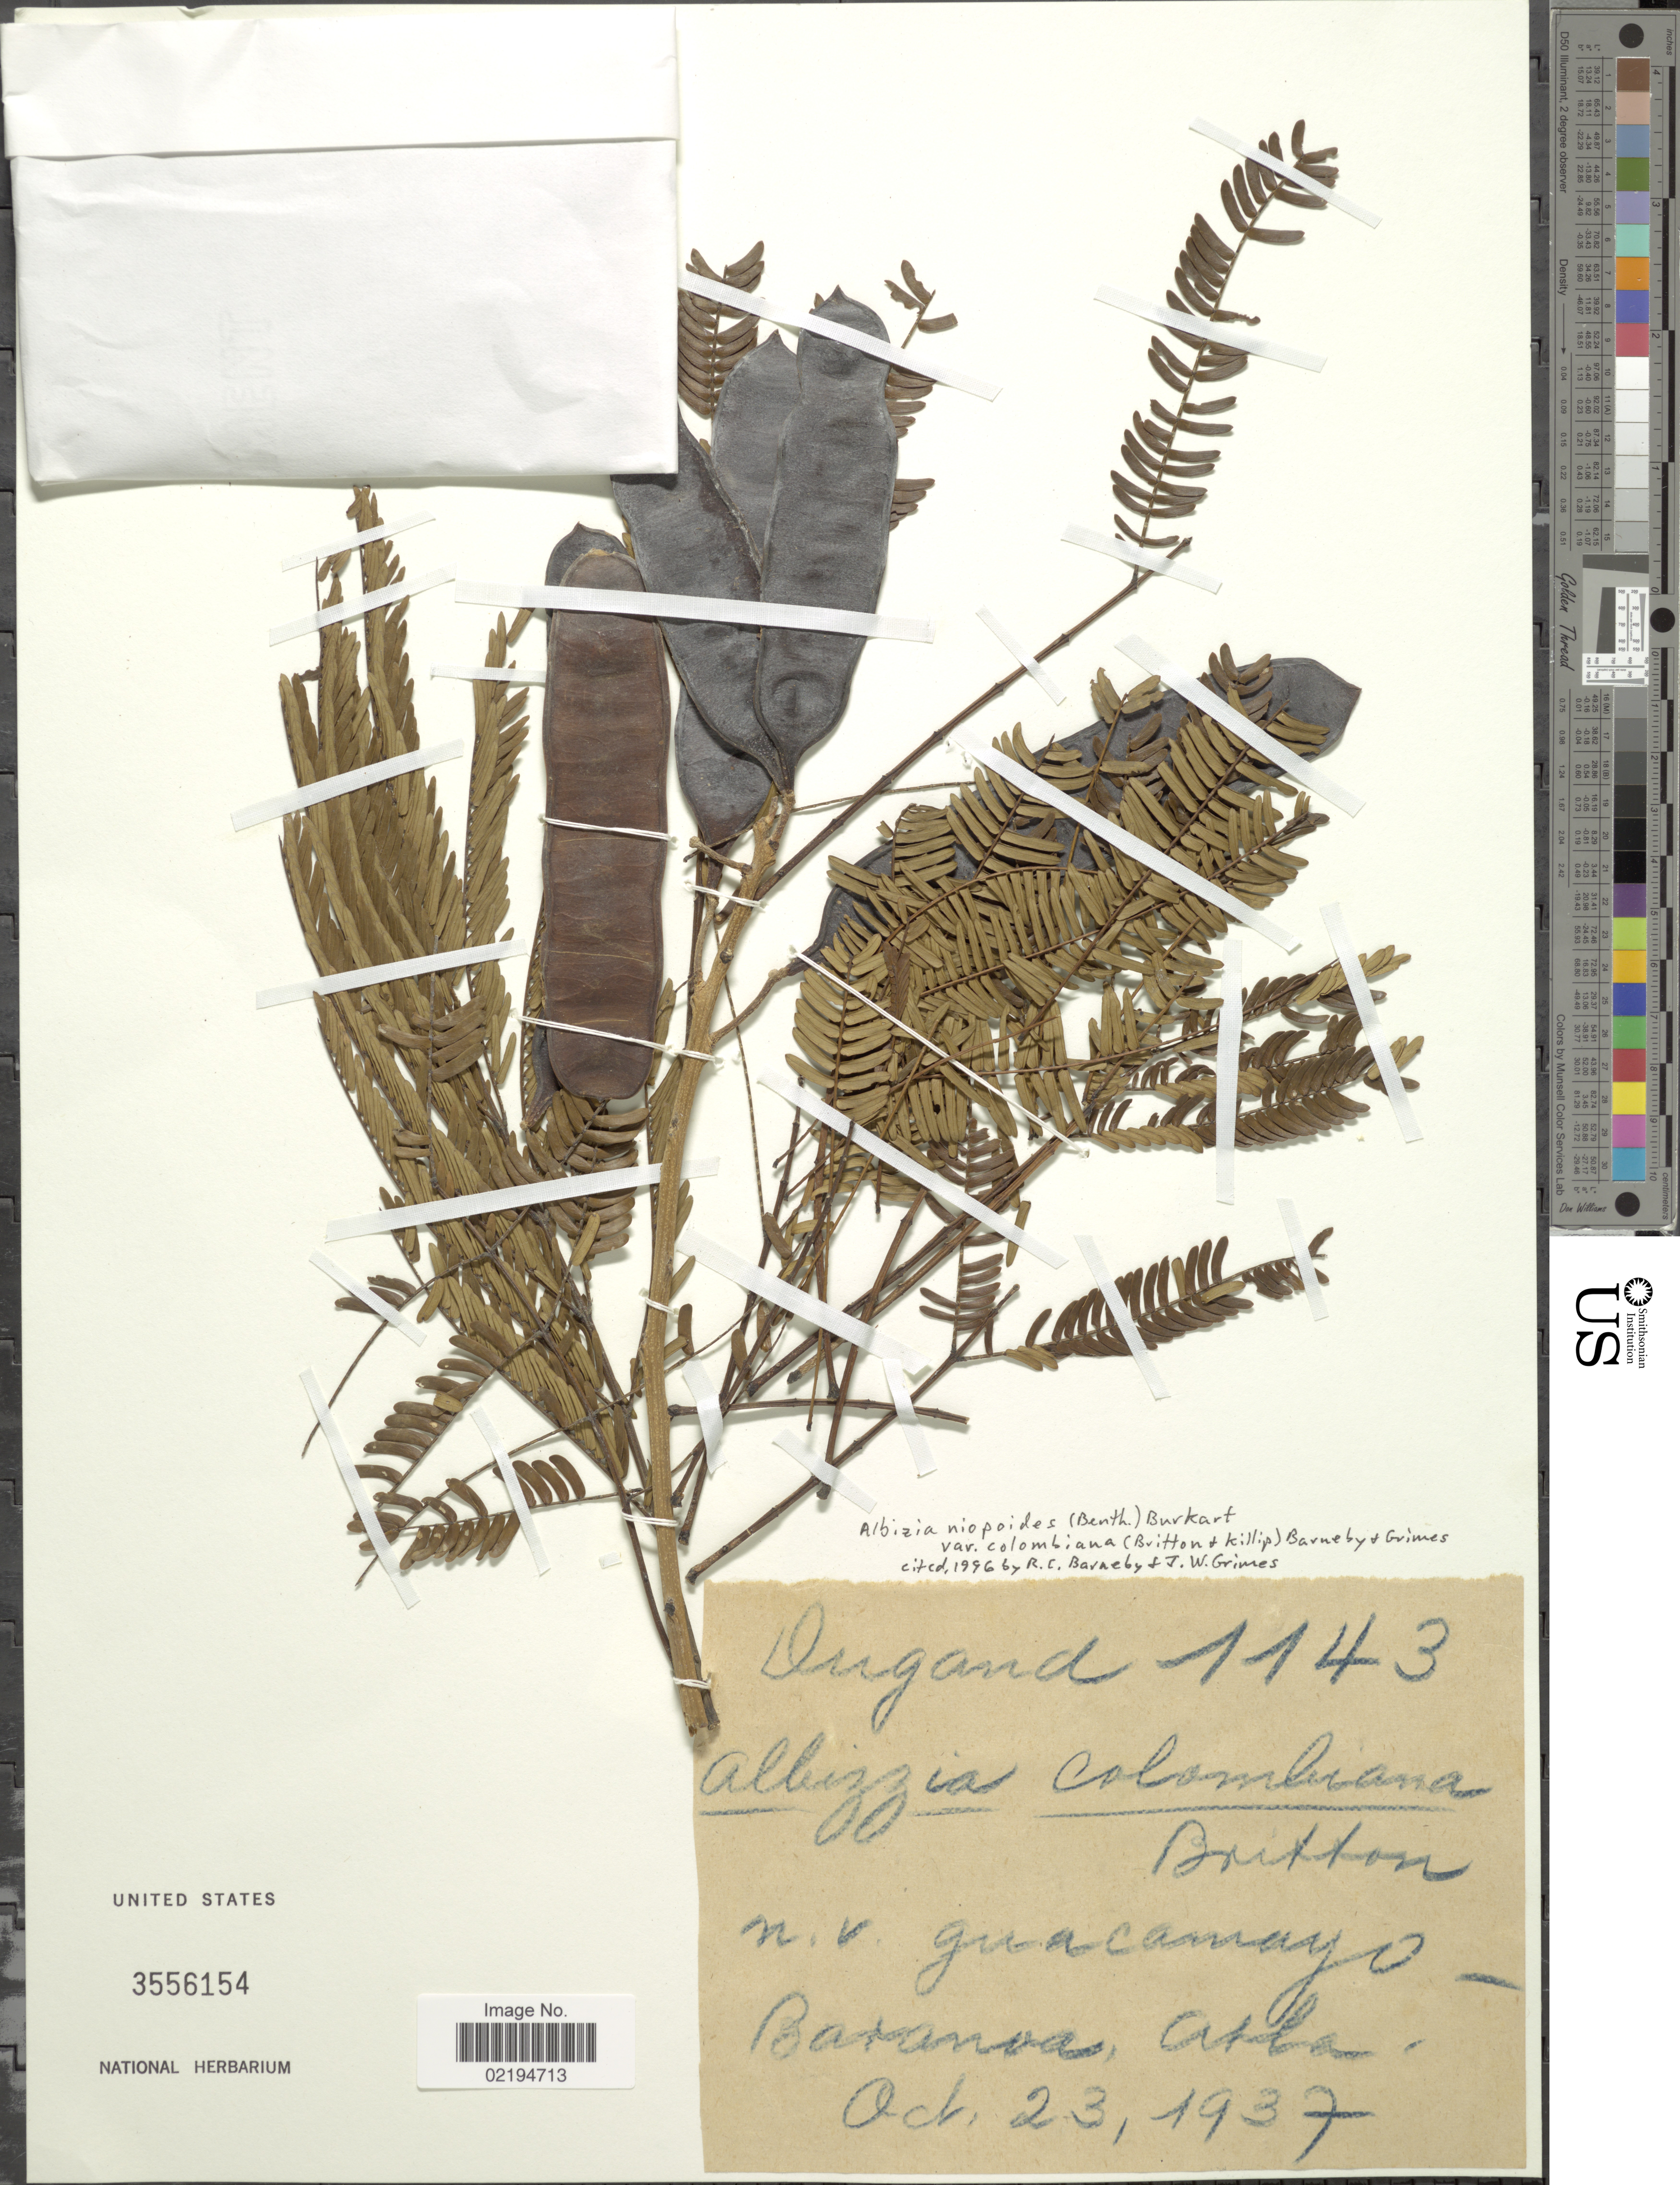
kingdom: Plantae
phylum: Tracheophyta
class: Magnoliopsida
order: Fabales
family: Fabaceae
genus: Pseudalbizzia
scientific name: Pseudalbizzia niopoides var. colombiana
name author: (Britton) Koenen & Duno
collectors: Dugand, --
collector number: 1143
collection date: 1937-10-23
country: Colombia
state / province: Atlántico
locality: N.v. guacamayo, Baranoa, Atla.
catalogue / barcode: US 3556154